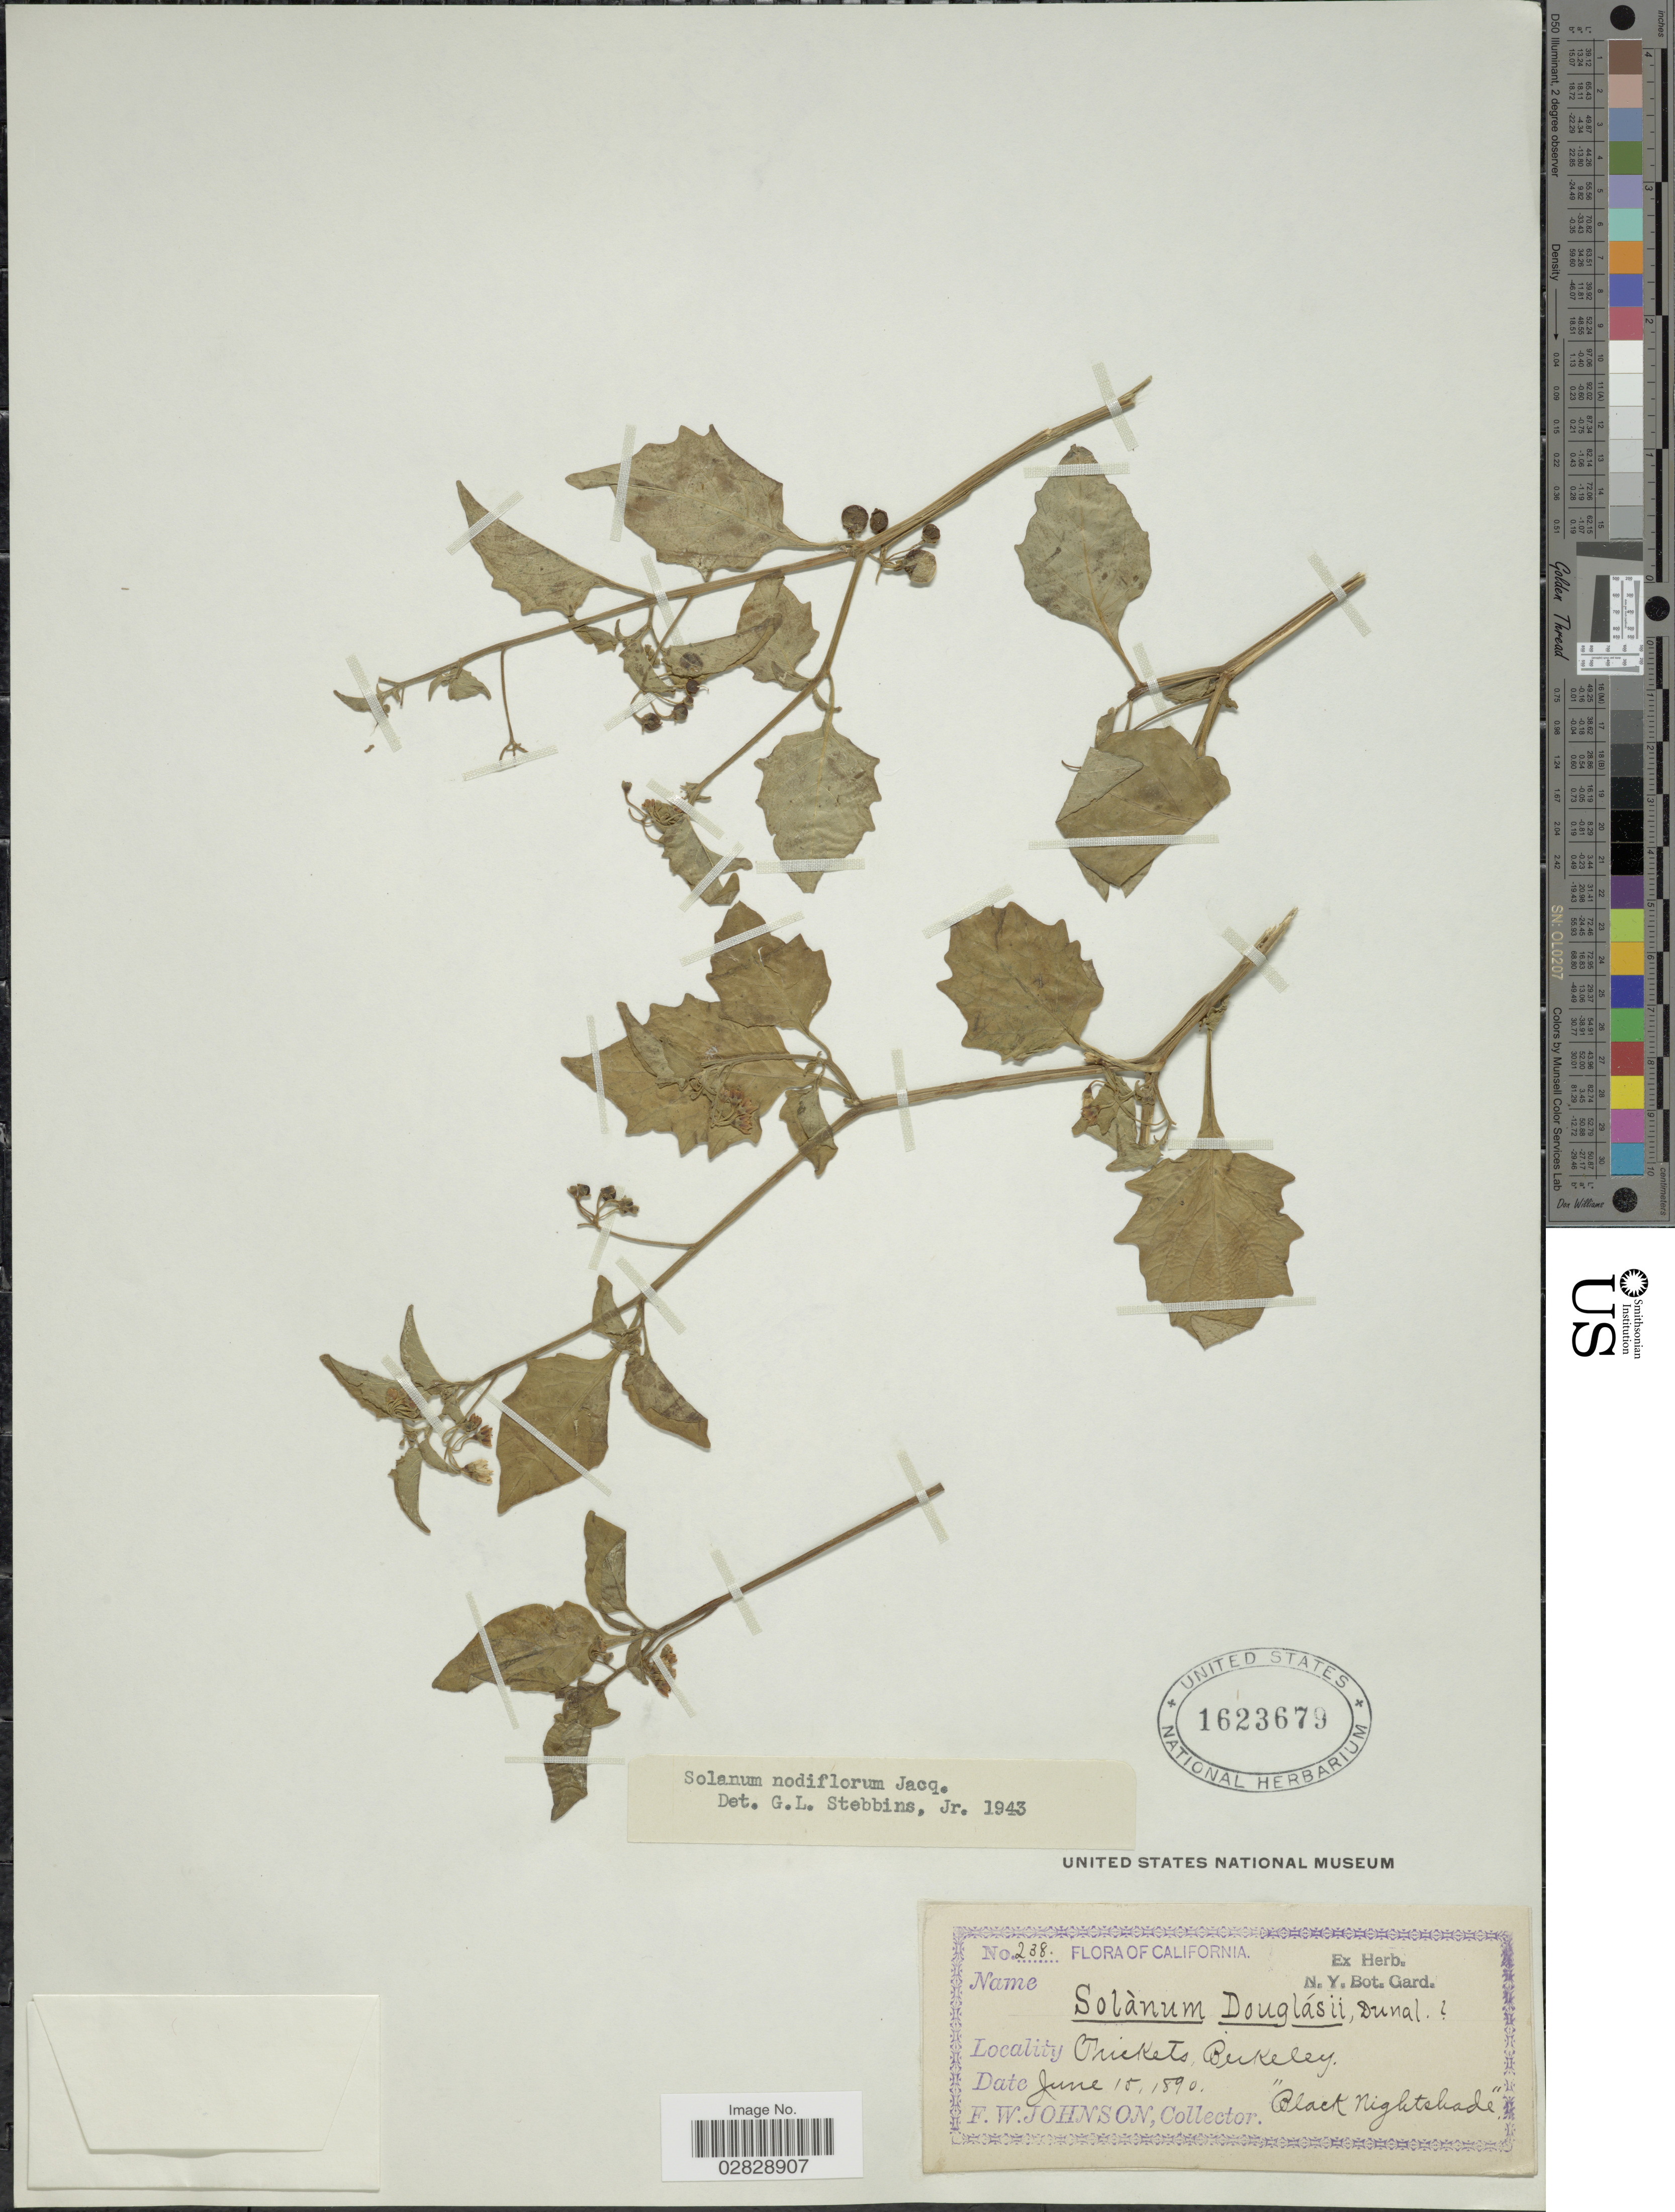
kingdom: Plantae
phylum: Tracheophyta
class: Magnoliopsida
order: Solanales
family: Solanaceae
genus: Solanum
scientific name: Solanum americanum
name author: Mill.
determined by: Knapp, S. D.; Särkinen, T.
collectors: F. W. Johnson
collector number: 238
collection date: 1890-06-15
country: United States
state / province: California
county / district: Alameda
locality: Thickets, Berkeley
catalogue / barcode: US 1623679